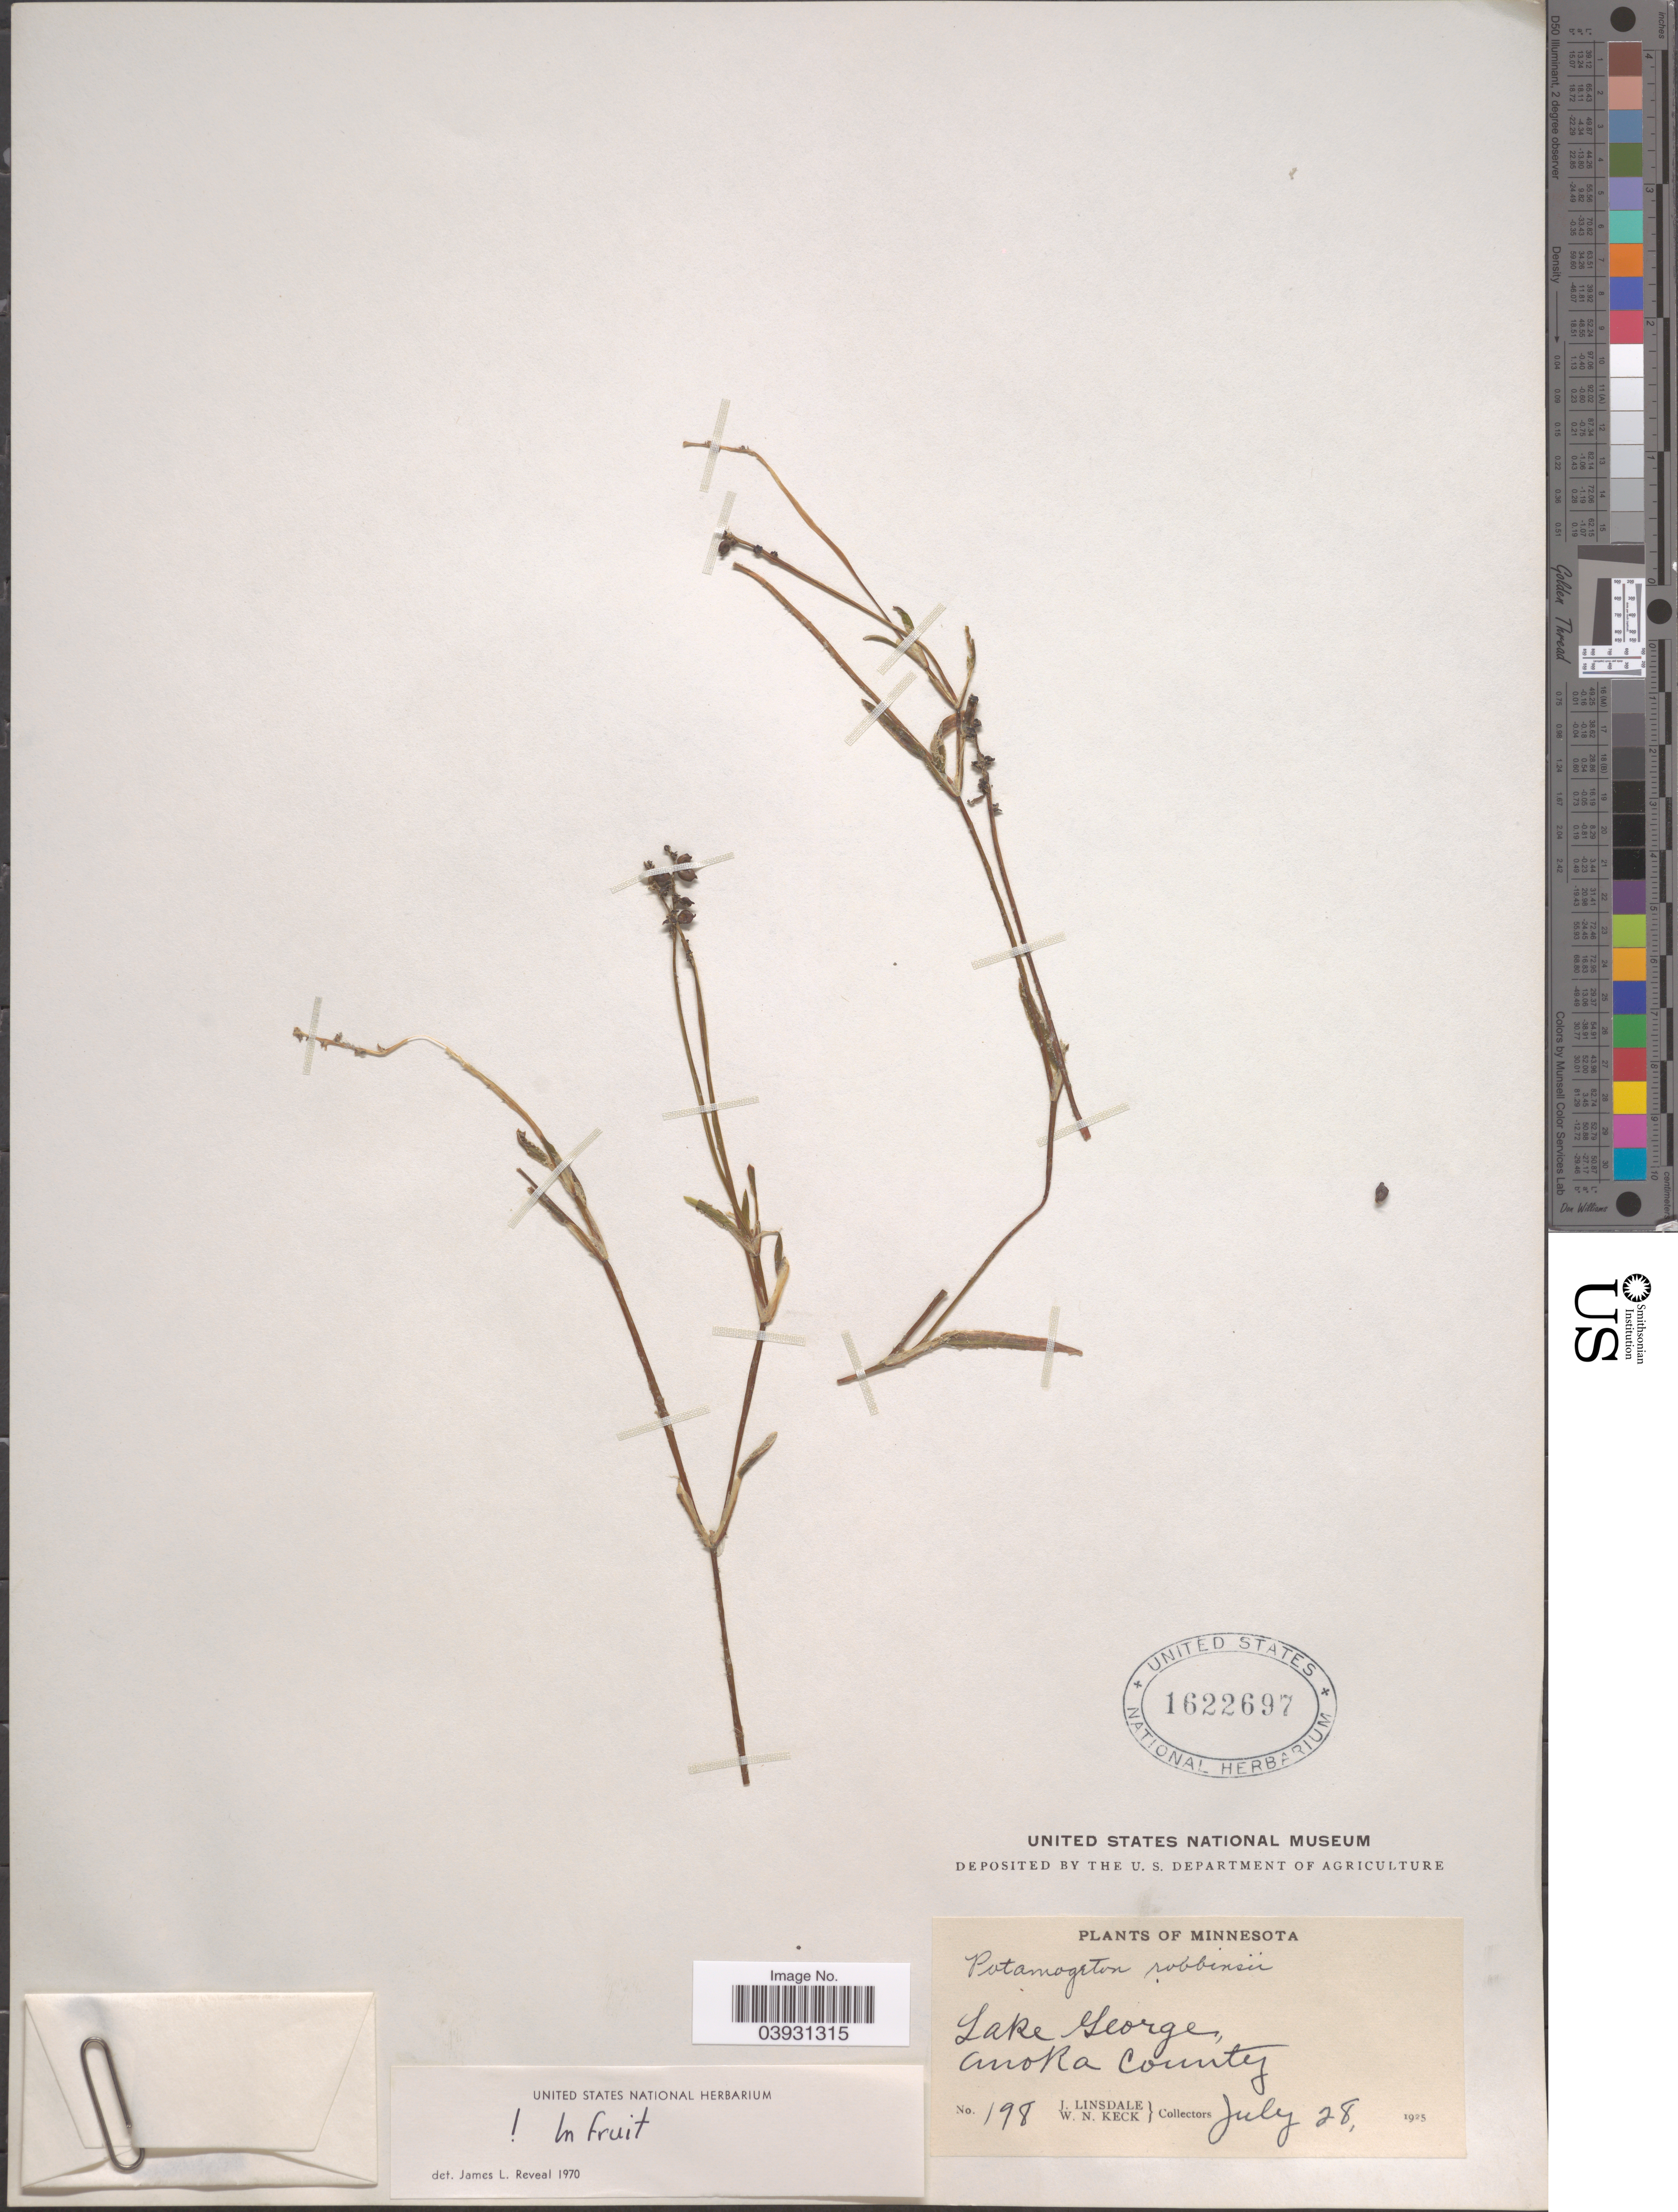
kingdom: Plantae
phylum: Tracheophyta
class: Liliopsida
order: Alismatales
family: Potamogetonaceae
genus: Potamogeton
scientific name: Potamogeton robbinsii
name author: Oakes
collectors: J. Linsdale & W. Keck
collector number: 198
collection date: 1925-07-28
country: United States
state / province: Minnesota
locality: Lake George, Anora County.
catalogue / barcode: US 1622697